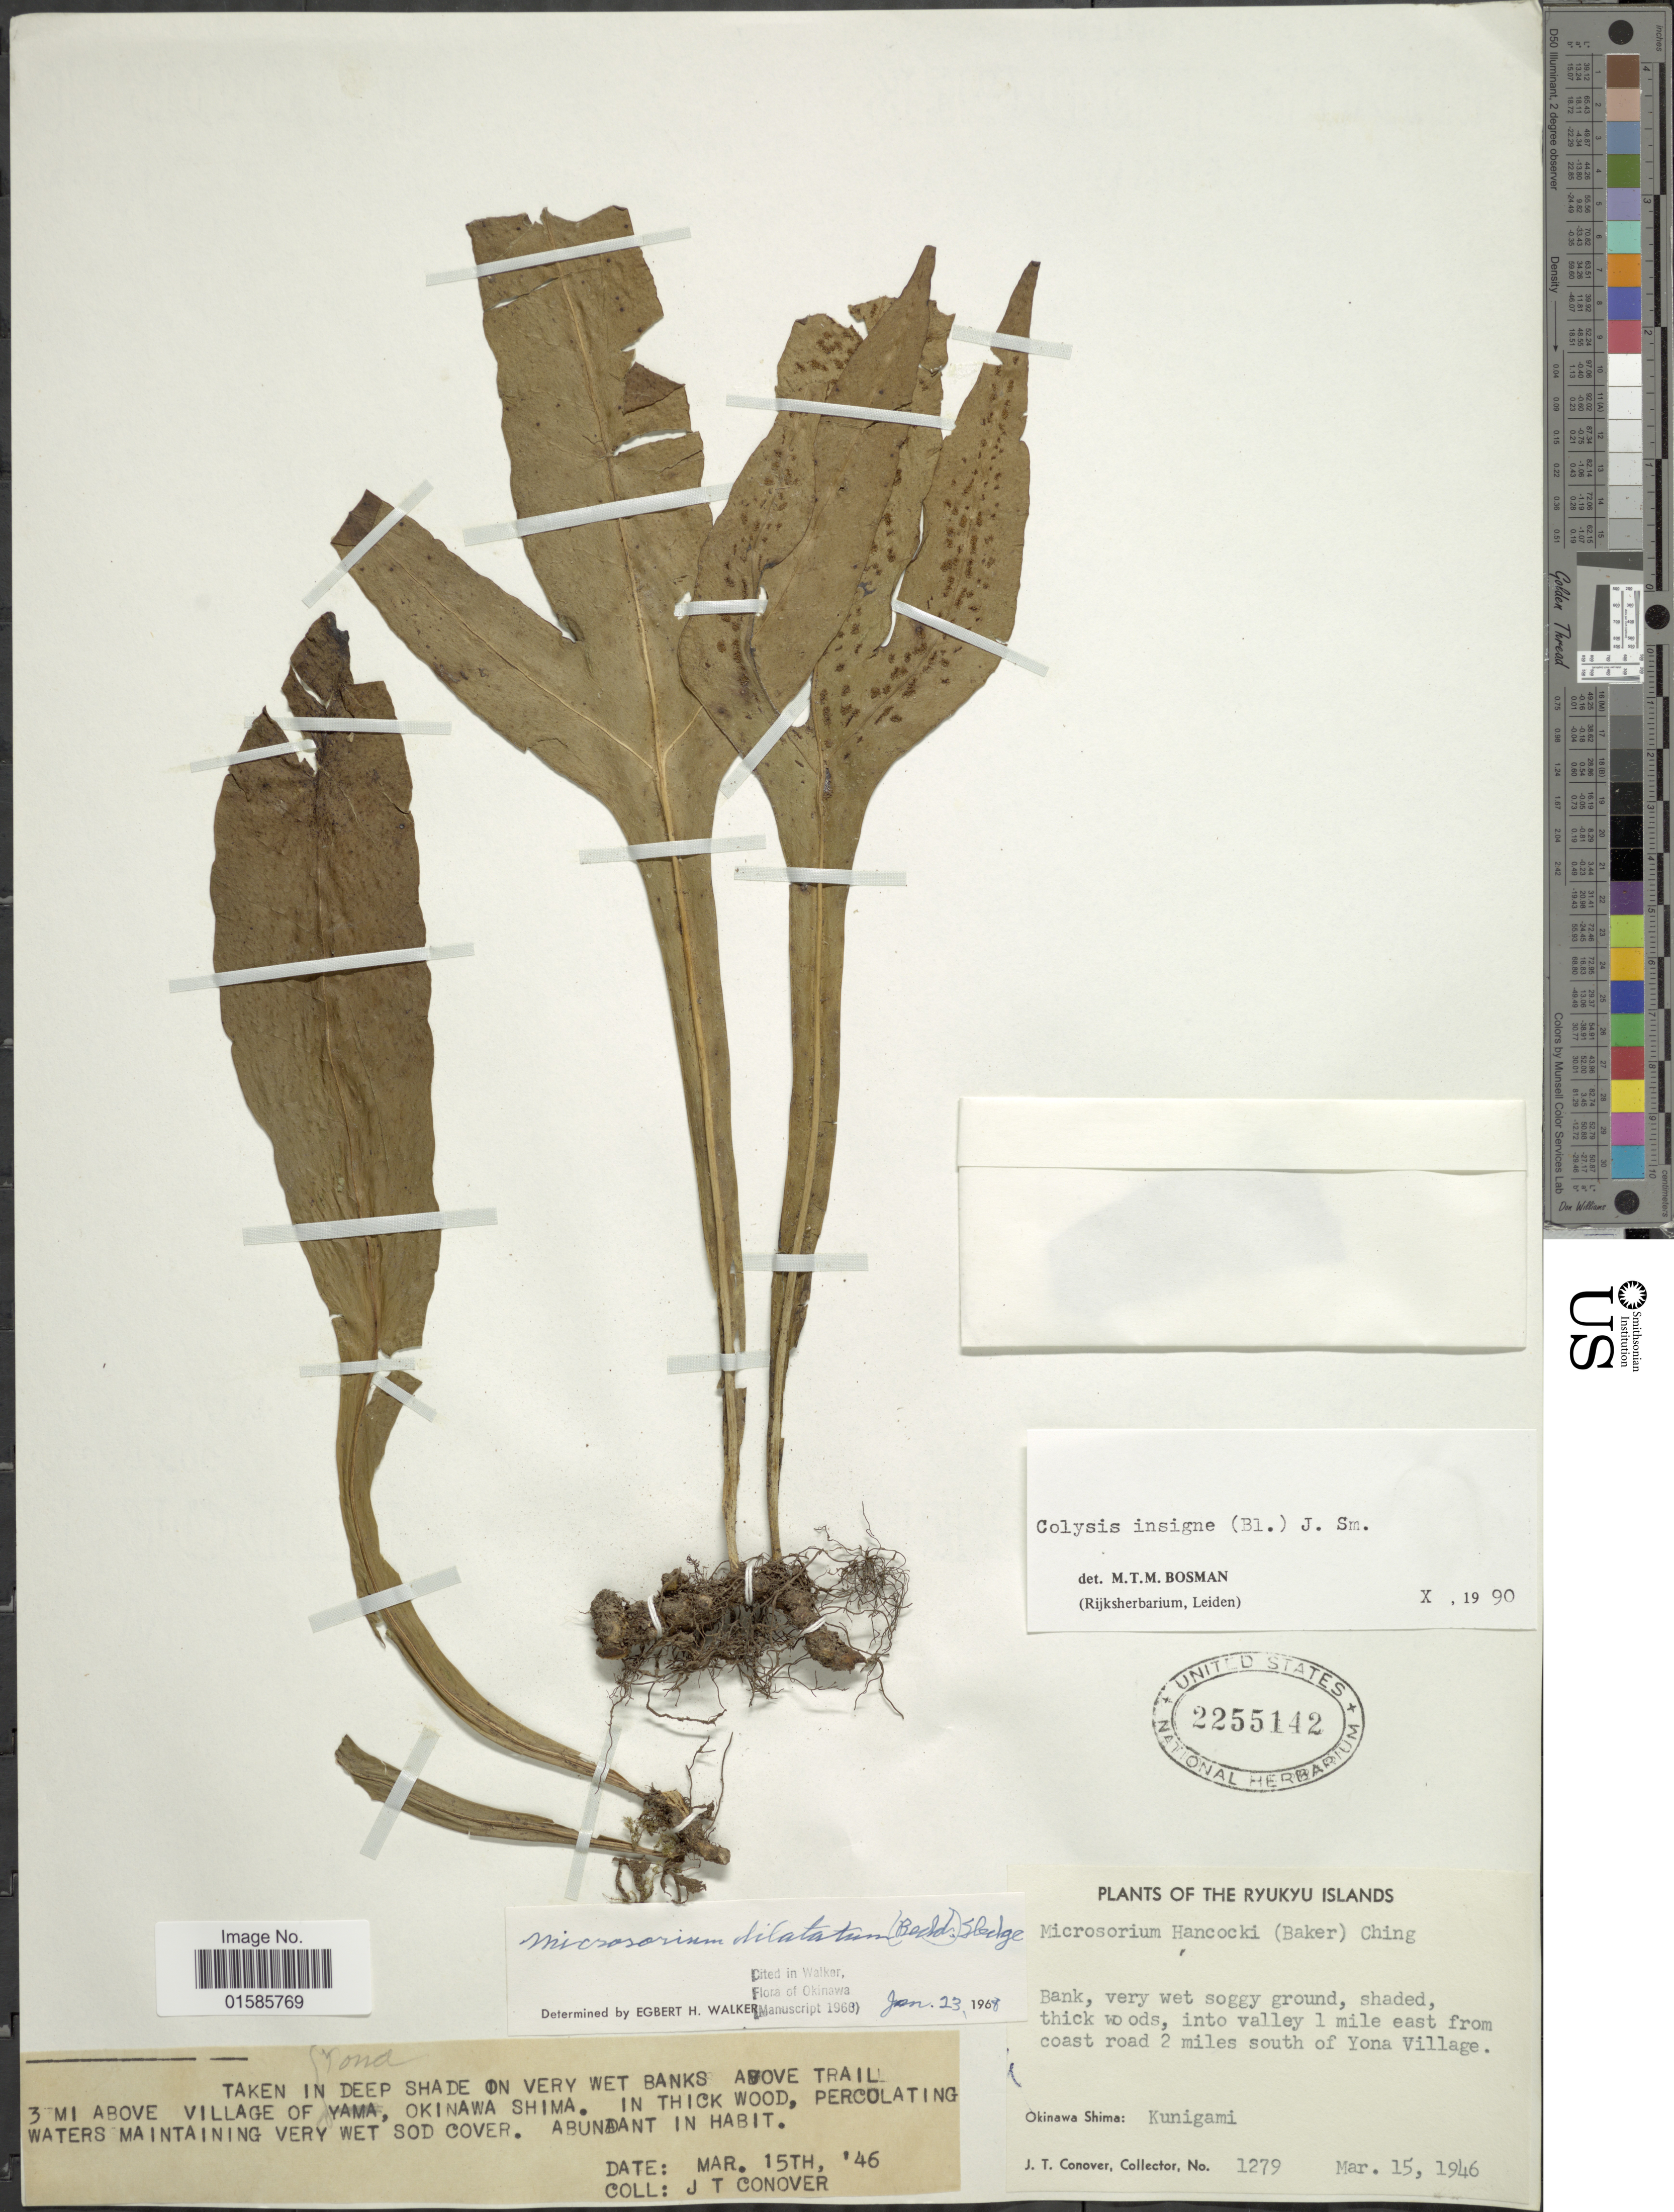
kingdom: Plantae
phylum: Tracheophyta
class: Polypodiopsida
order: Polypodiales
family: Polypodiaceae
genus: Microsorum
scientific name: Microsorum insigne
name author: (Blume) Copel.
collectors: J. T. Conover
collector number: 1279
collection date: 1946-03-15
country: Japan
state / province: Okinawa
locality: The Ryukyu Islands, into valley 1 mile east from coast road 2 miles south of Yona Village, Okinawa Shima: Kunigami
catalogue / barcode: US 2255142